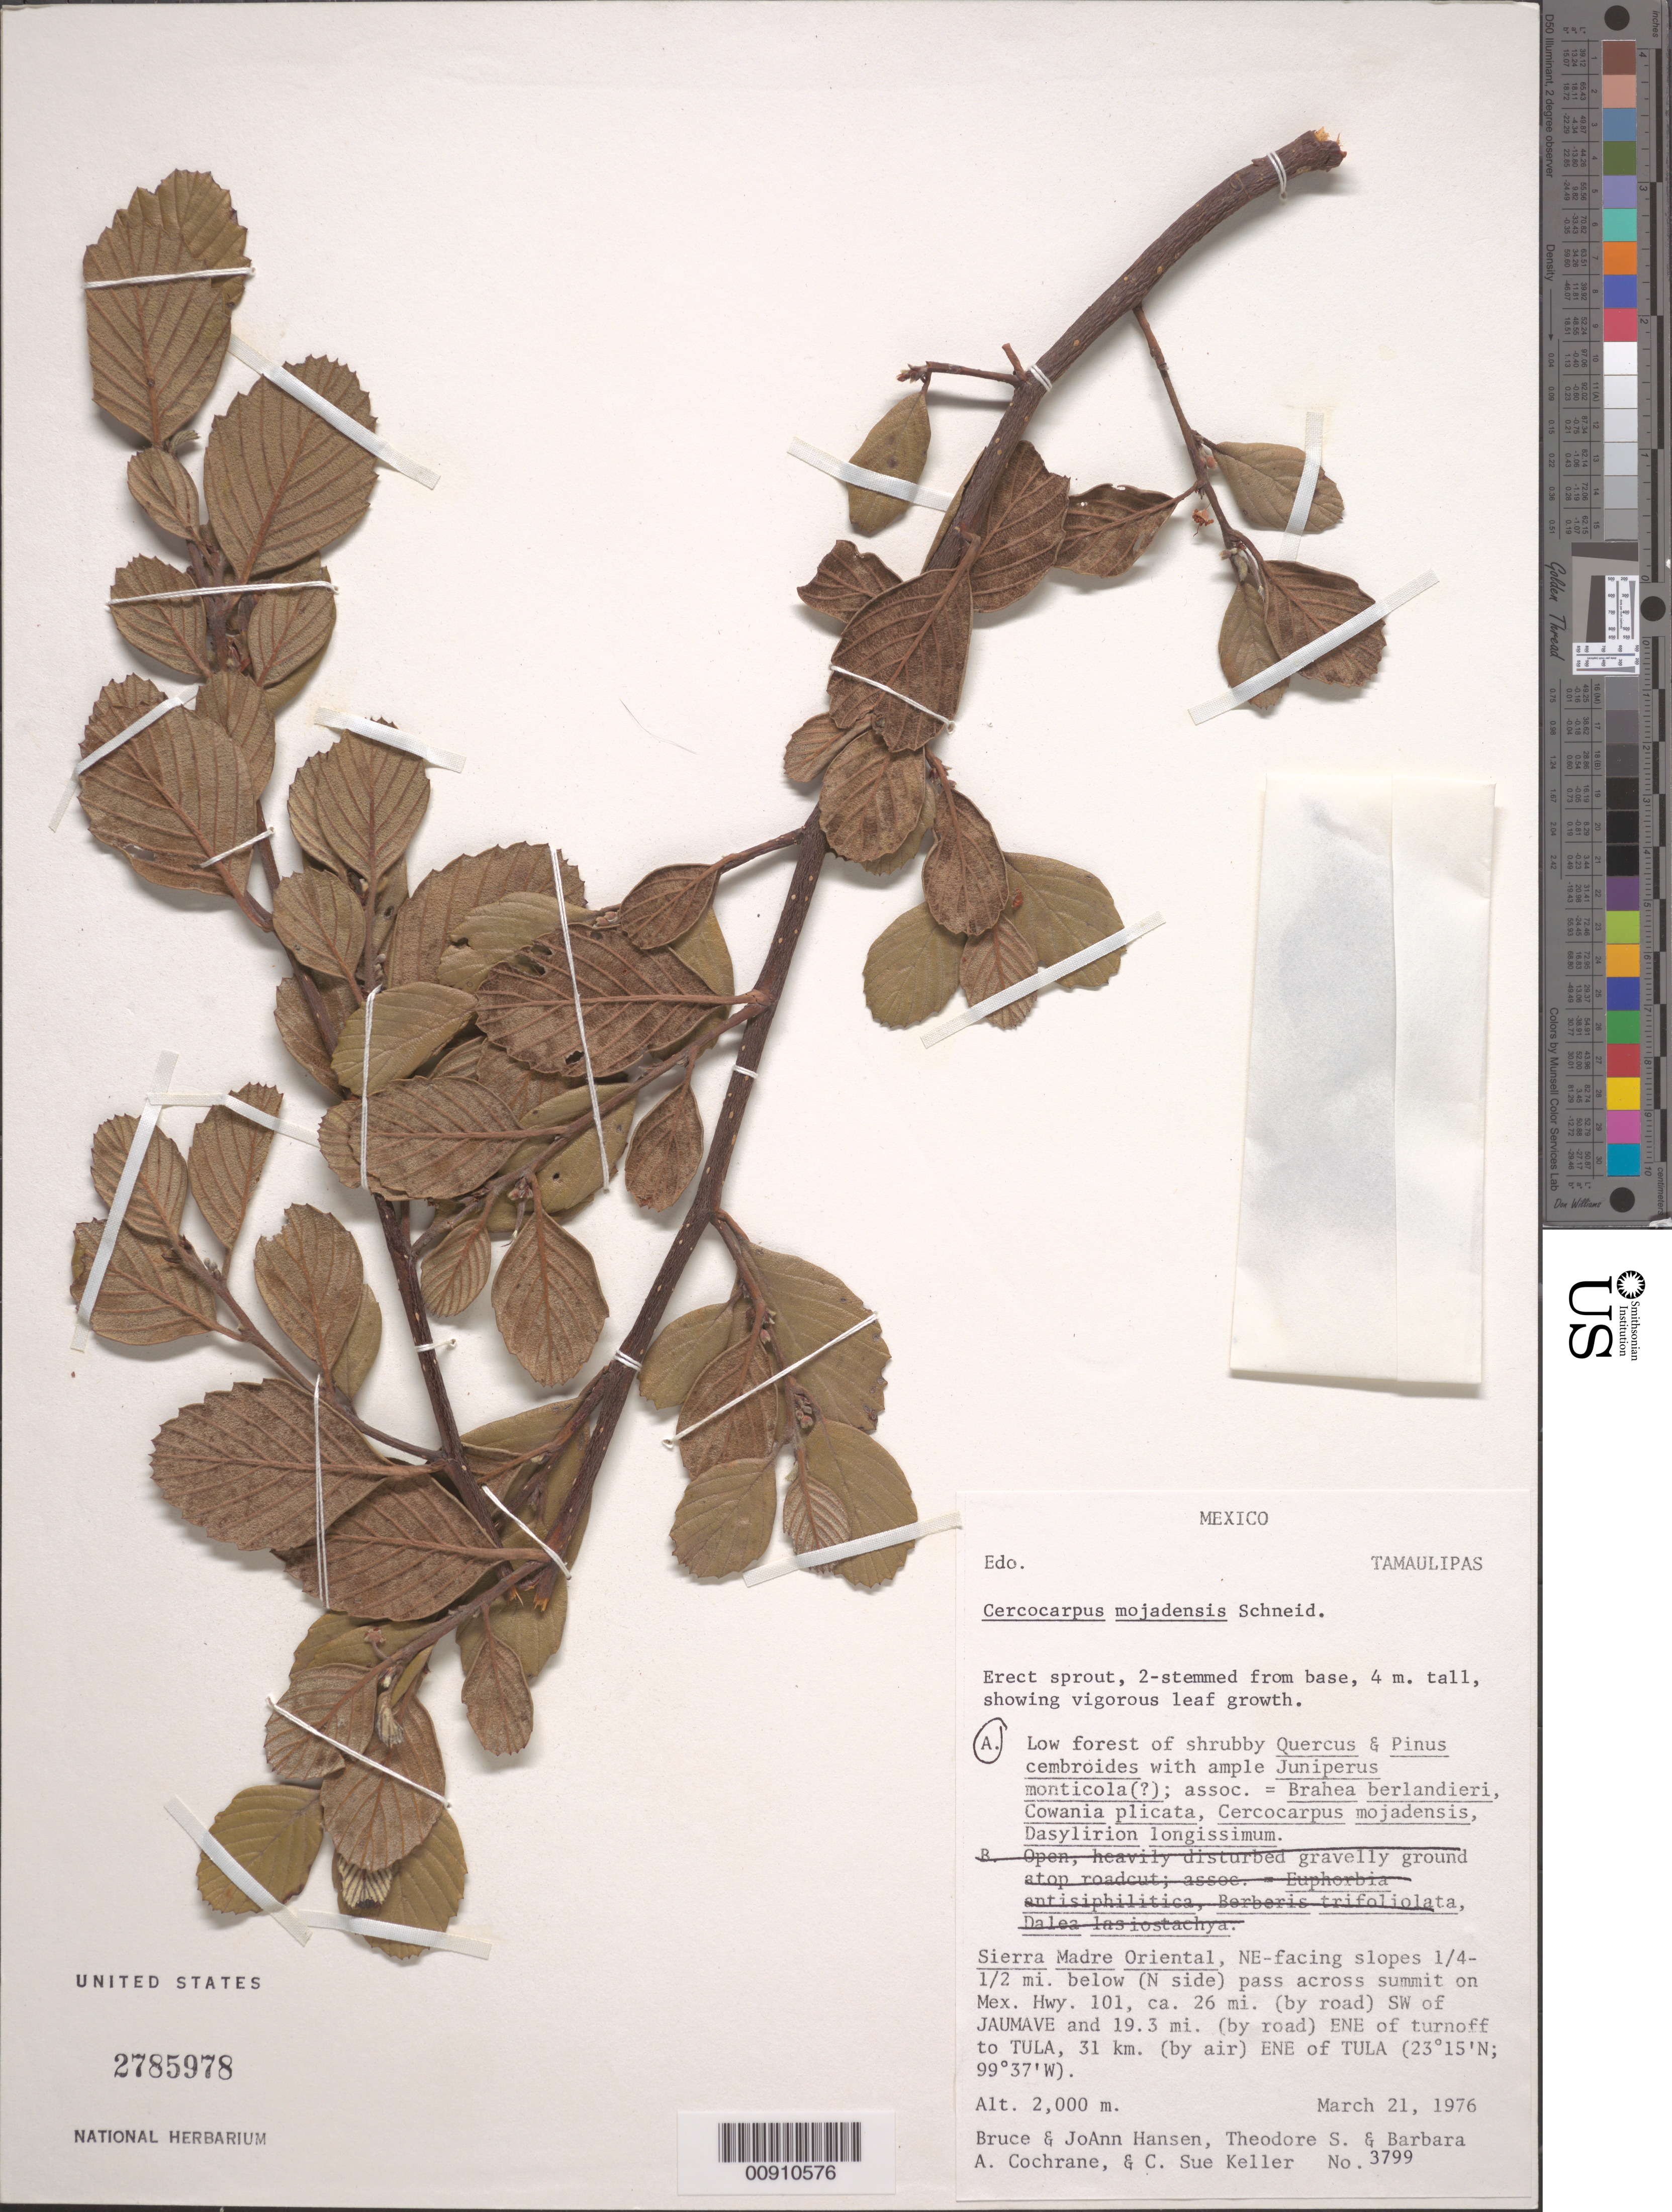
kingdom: Plantae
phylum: Tracheophyta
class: Magnoliopsida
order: Rosales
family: Rosaceae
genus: Cercocarpus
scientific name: Cercocarpus mojadensis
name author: C.K. Schneid.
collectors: B. Hansen, J. Hansen, T. Cochrane, B. Cochrane & C. S. Keller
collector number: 3799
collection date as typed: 21 Mar 1976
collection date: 1976-03-21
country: Mexico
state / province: Tamaulipas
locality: Sierra Madre Oriental, NE-facing slopes ¼-½ mi. below (N side) pass across summit on Mex. Hwy. 101, ca. 26 mi. (by road) SW of Jaumave and 19.3 mi. (by road) ENE of turnoff to Tula, 31 km. (by air) ENE of Tula.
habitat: Low forest on shrubby Quercus & Pinus cembroides with ample Juniperus monticola (?); assoc. = Brahea berlandieri, Cowania plicata, Cercocarpus mojadensis, Dasylirion longissimum.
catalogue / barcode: US 2785978